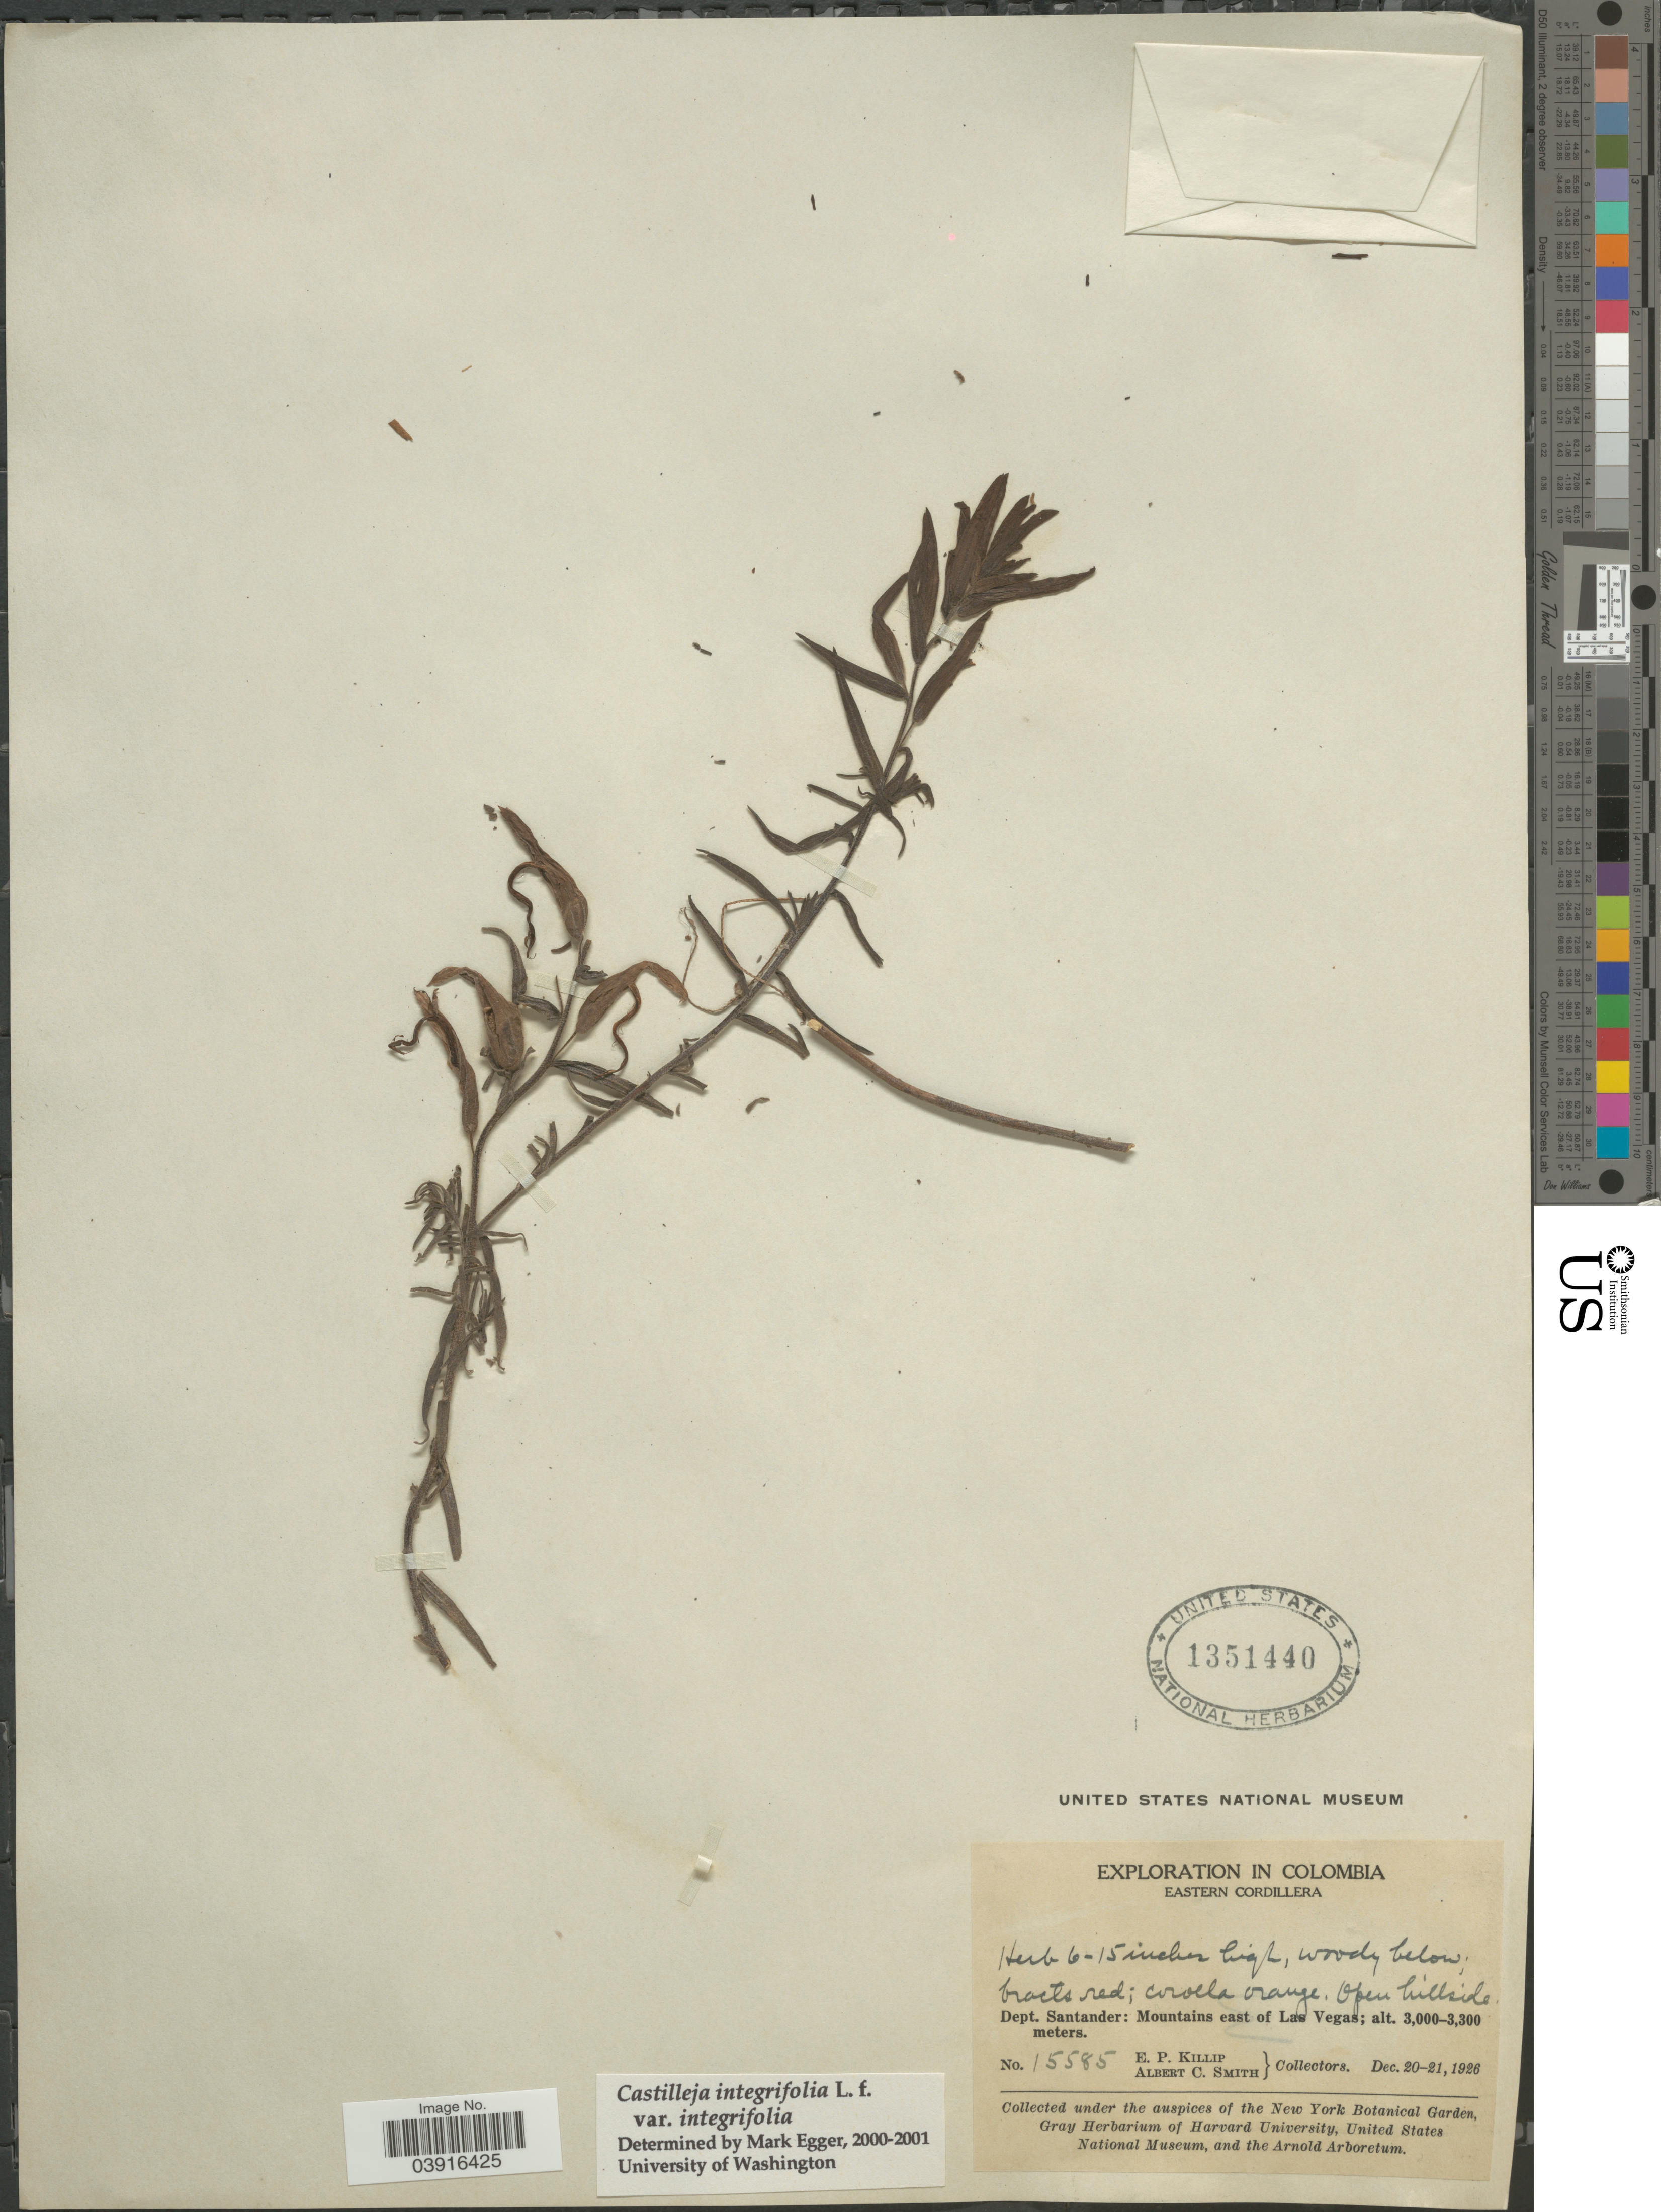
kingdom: Plantae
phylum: Tracheophyta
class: Magnoliopsida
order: Lamiales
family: Orobanchaceae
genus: Castilleja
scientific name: Castilleja integrifolia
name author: L. f.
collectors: E. P. Killip & A. C. Smith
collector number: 15585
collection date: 1926-12-20/1926-12-21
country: Colombia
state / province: Santander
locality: Eastern Cordillera. Dept. Santander: Mountains east of Las Vegas.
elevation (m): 3000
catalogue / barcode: US 1351440